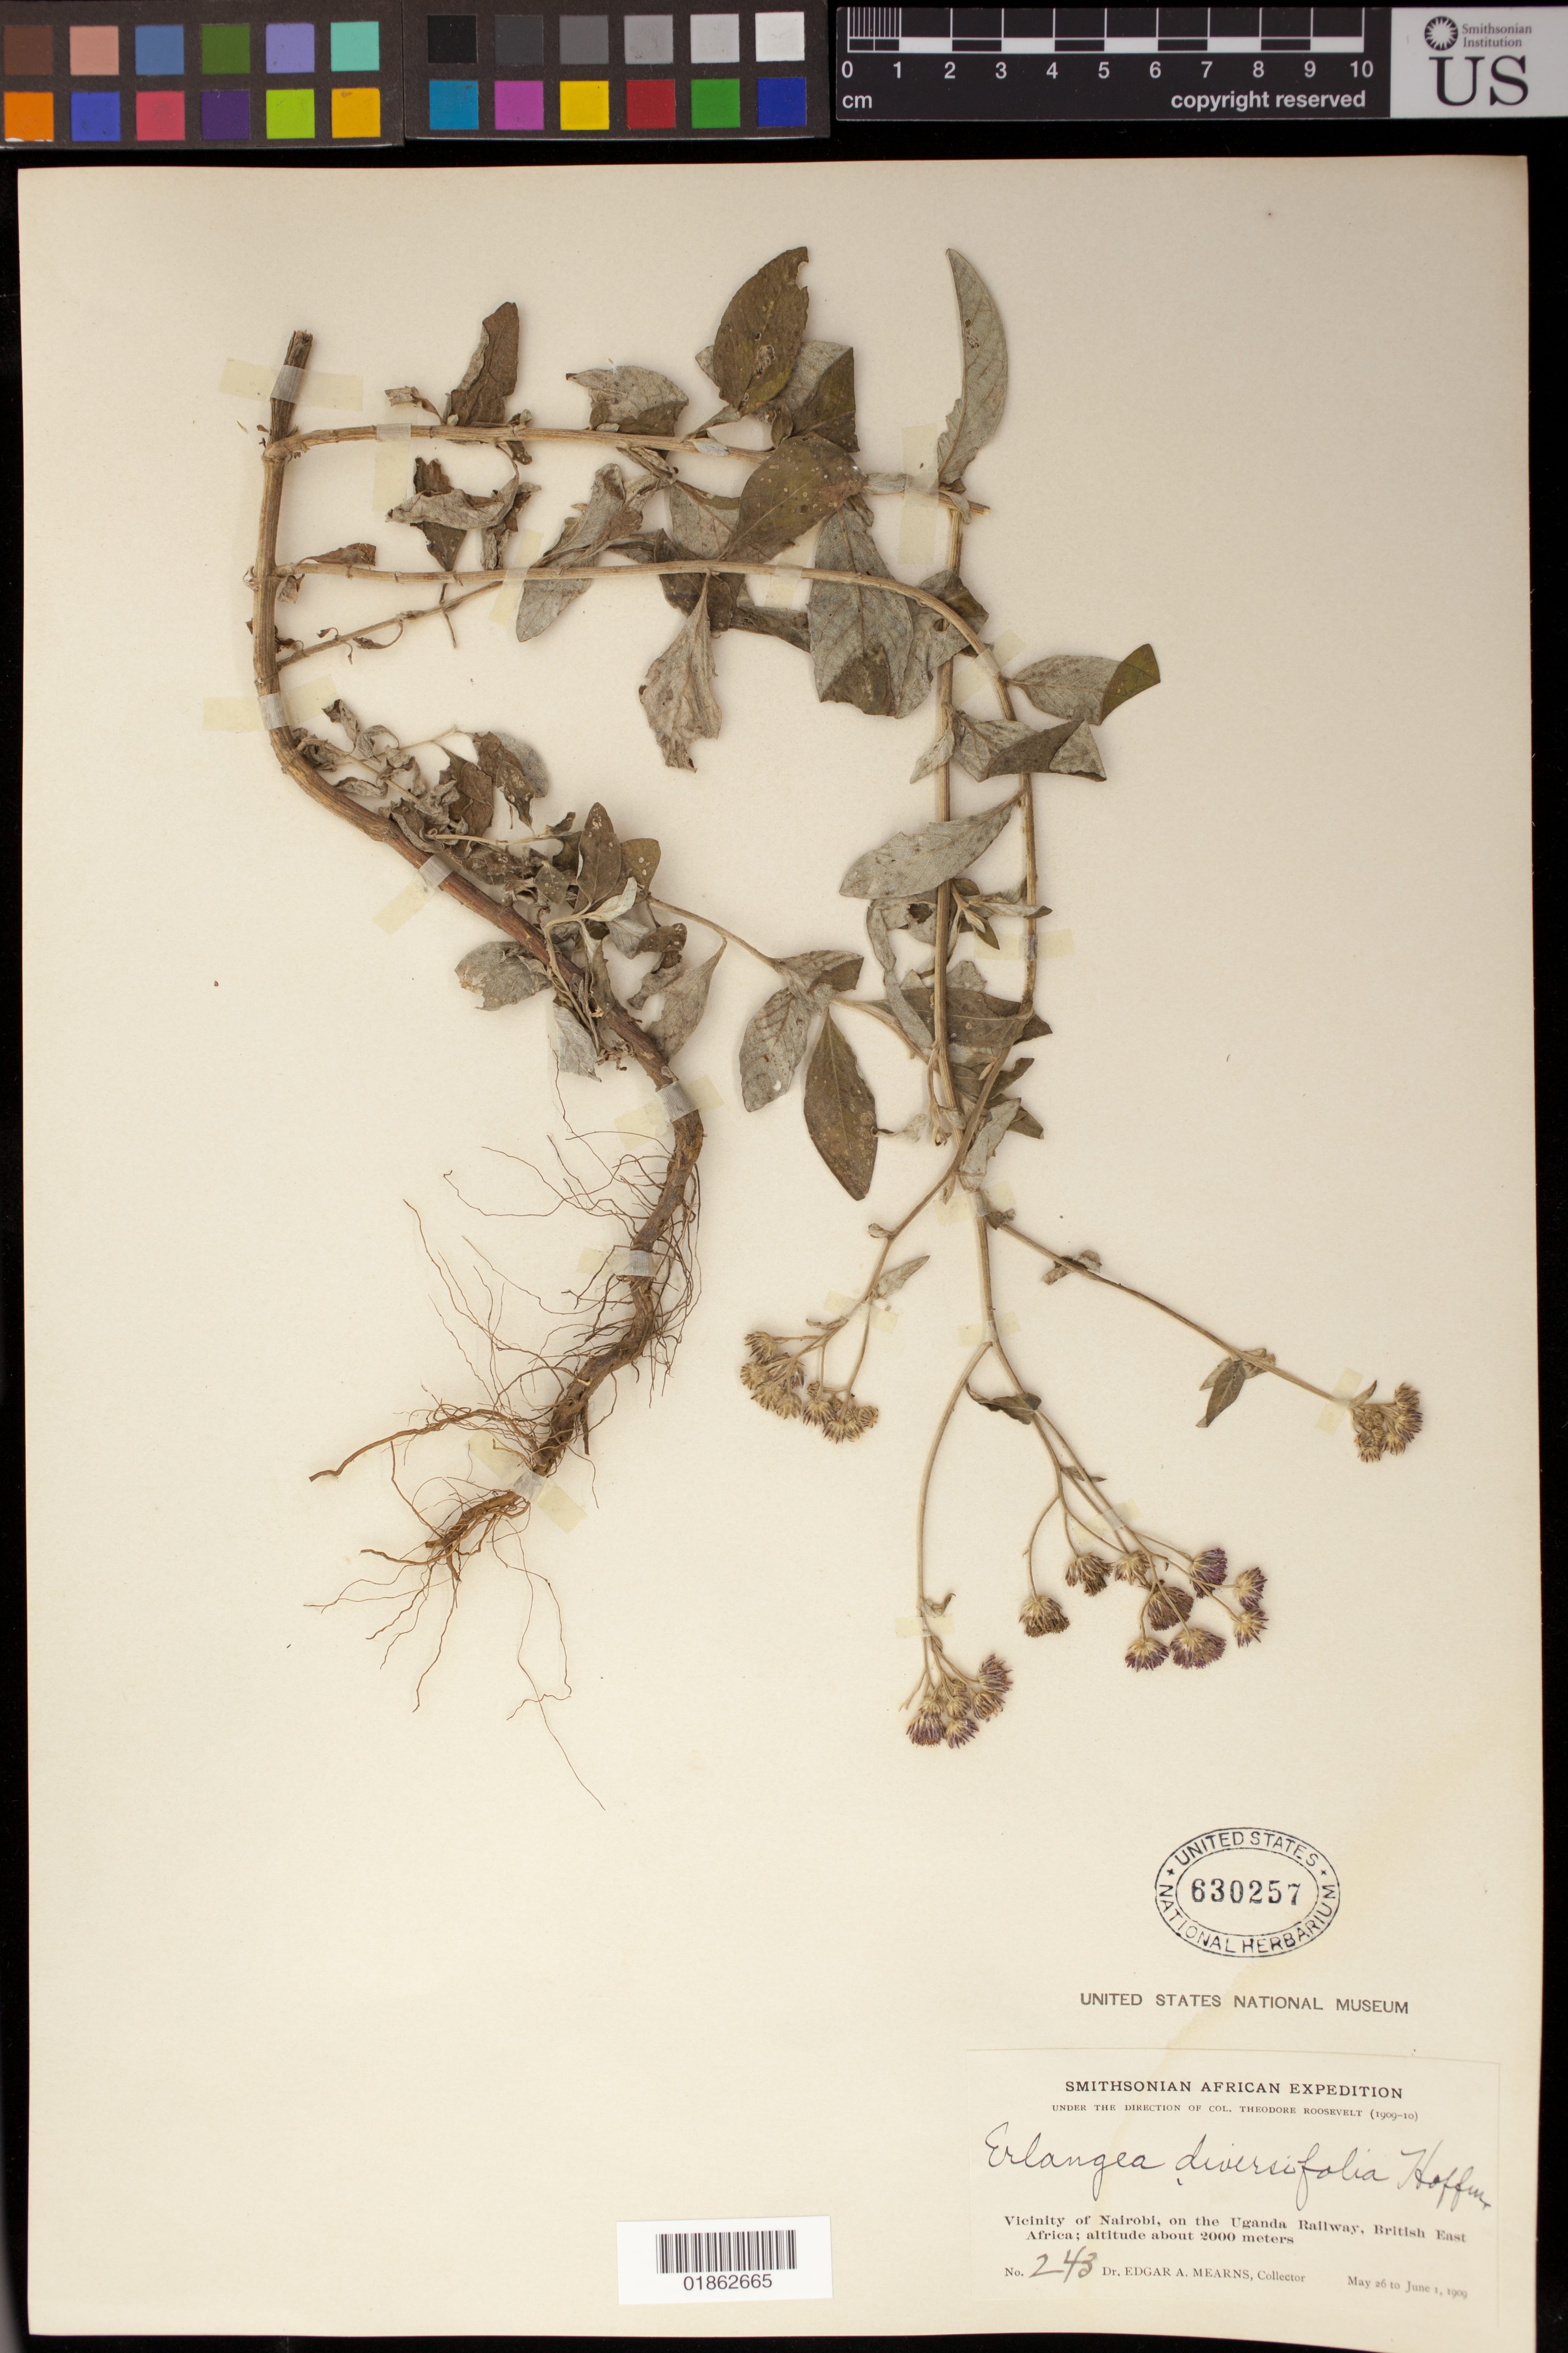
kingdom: Plantae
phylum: Tracheophyta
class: Magnoliopsida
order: Asterales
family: Asteraceae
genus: Erlangea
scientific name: Erlangea diversifolia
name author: O. Hoffm.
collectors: E. A. Mearns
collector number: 243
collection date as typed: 26 May 1909 to 01 Jun 1909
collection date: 1909-05-26/1909-06-01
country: Kenya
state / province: Nairobi Area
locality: Vicinity of Nairobi, on the Uganda Railway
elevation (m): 2000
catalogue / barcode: US 630257